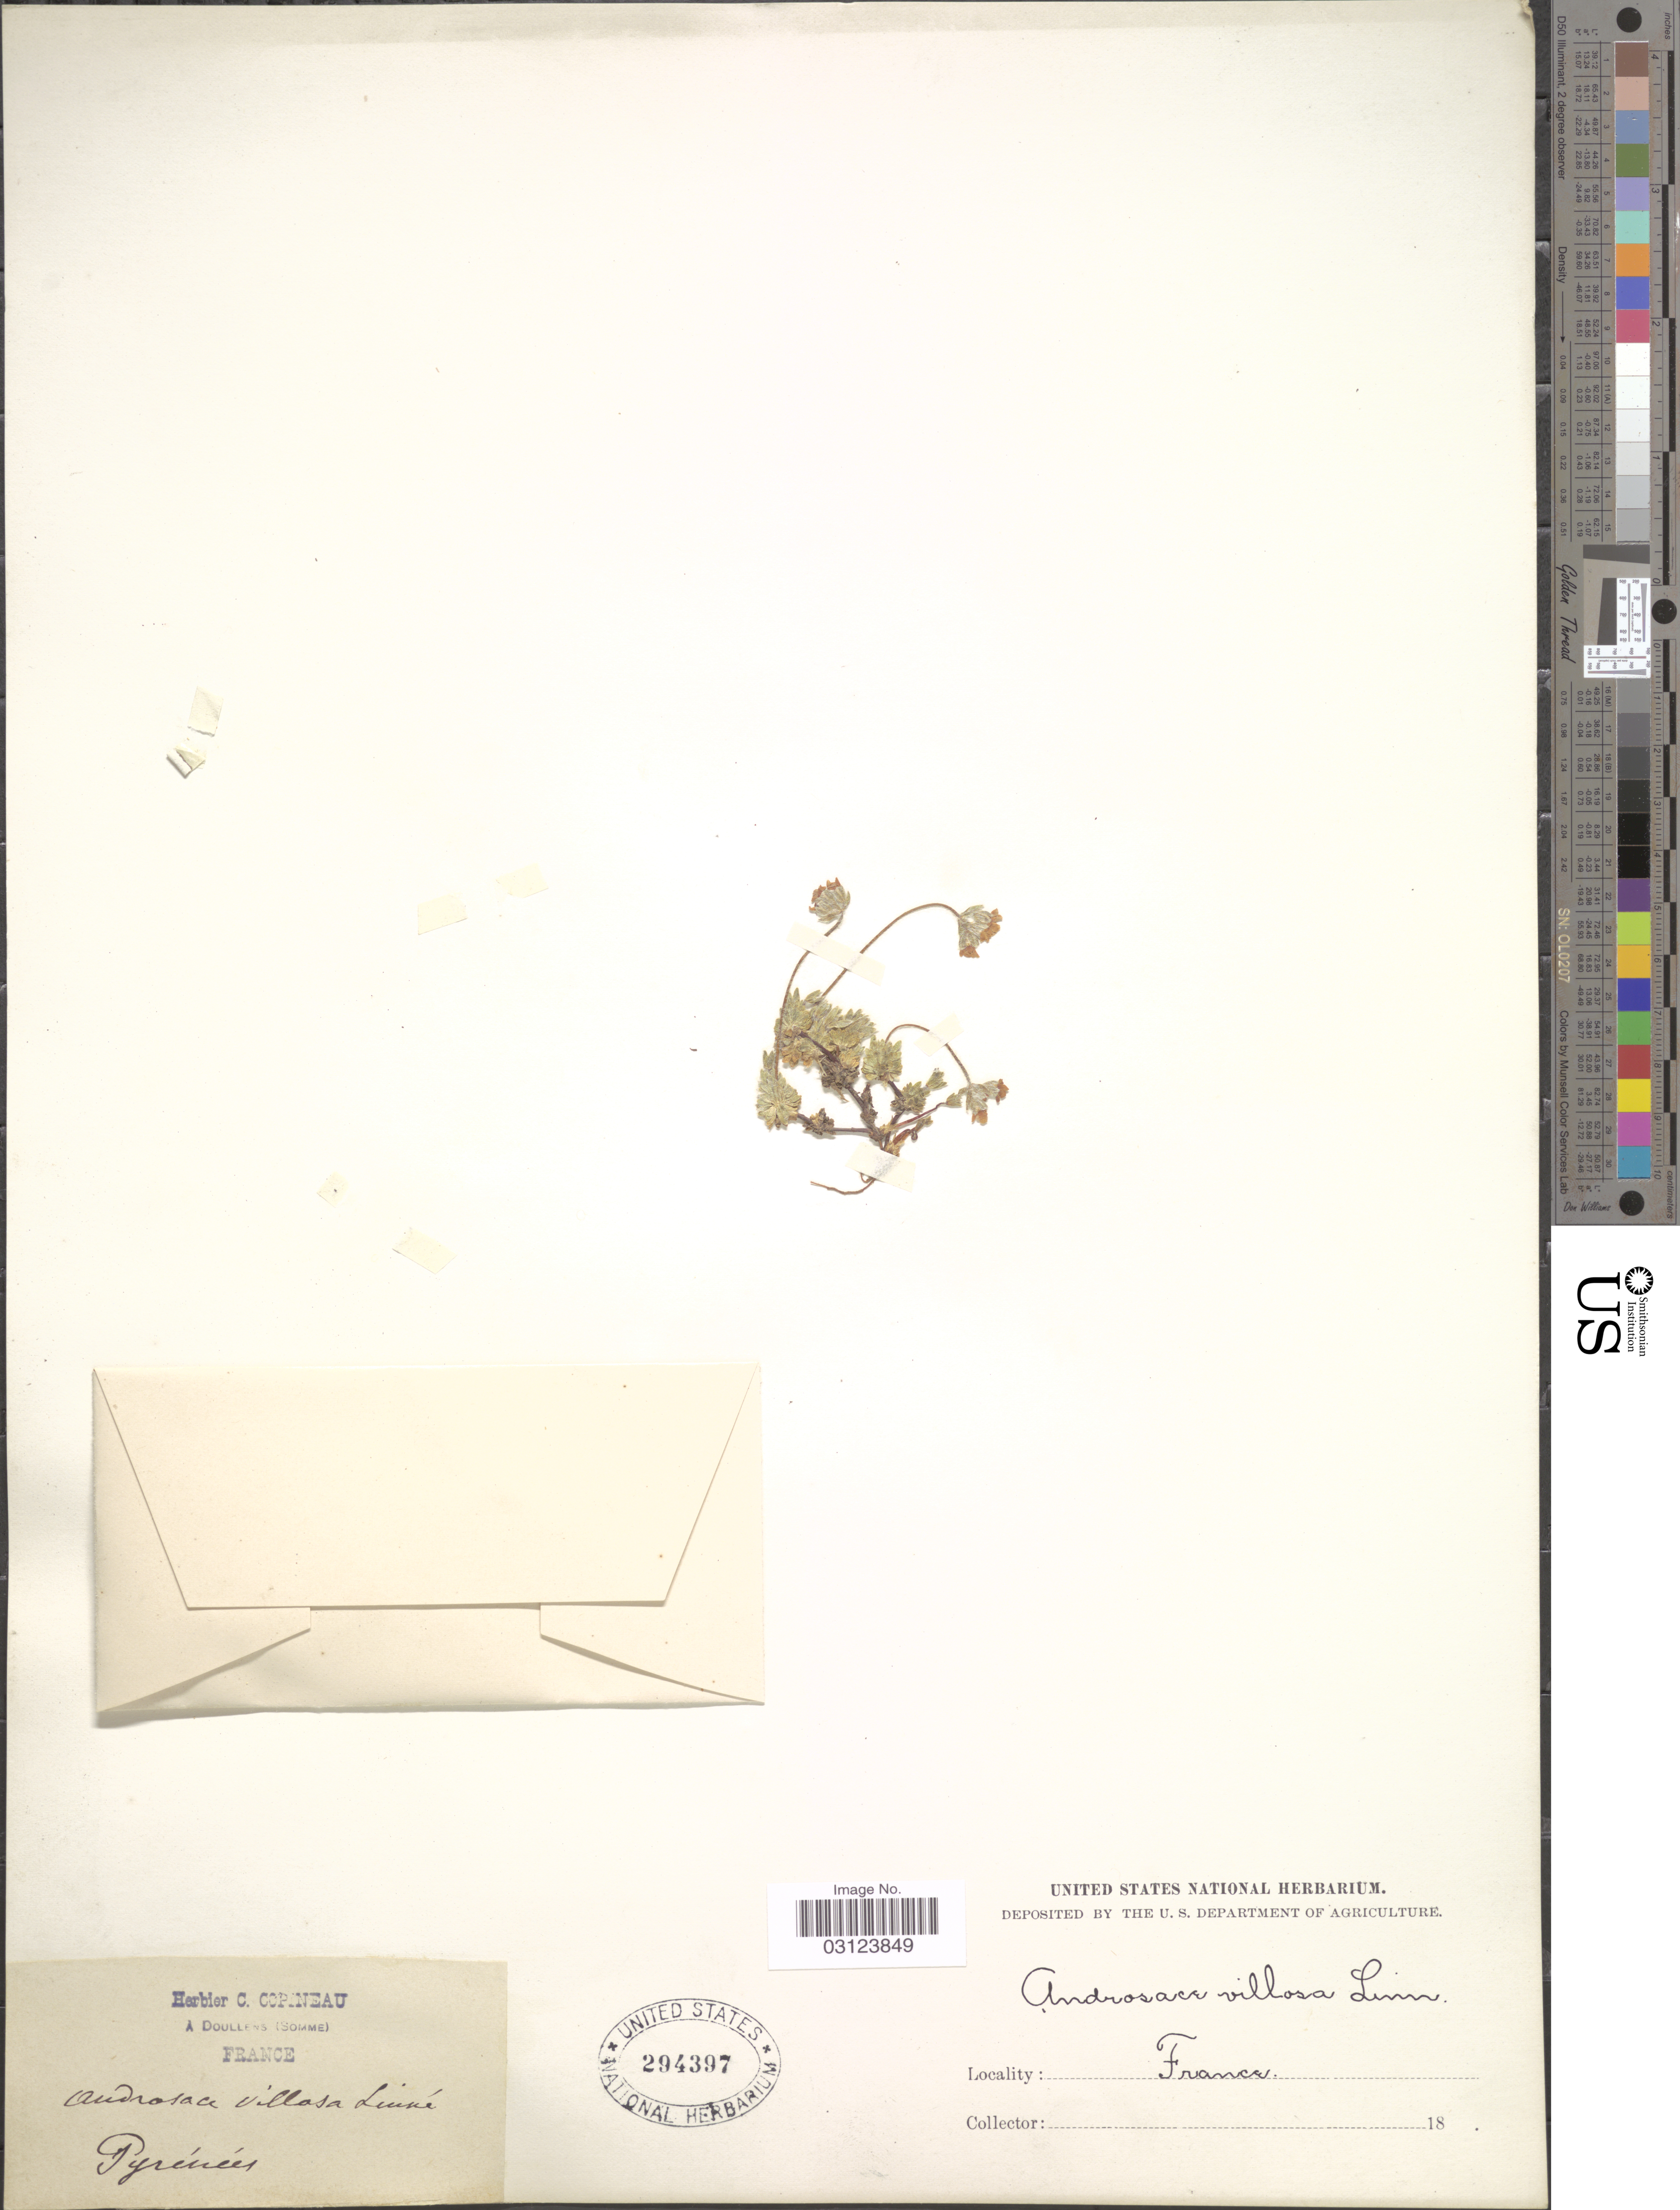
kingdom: Plantae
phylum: Tracheophyta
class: Magnoliopsida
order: Ericales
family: Primulaceae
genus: Androsace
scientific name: Androsace villosa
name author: L.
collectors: ex herb. C. Copineau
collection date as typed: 18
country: France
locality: Pyrénées.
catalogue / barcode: US 294397